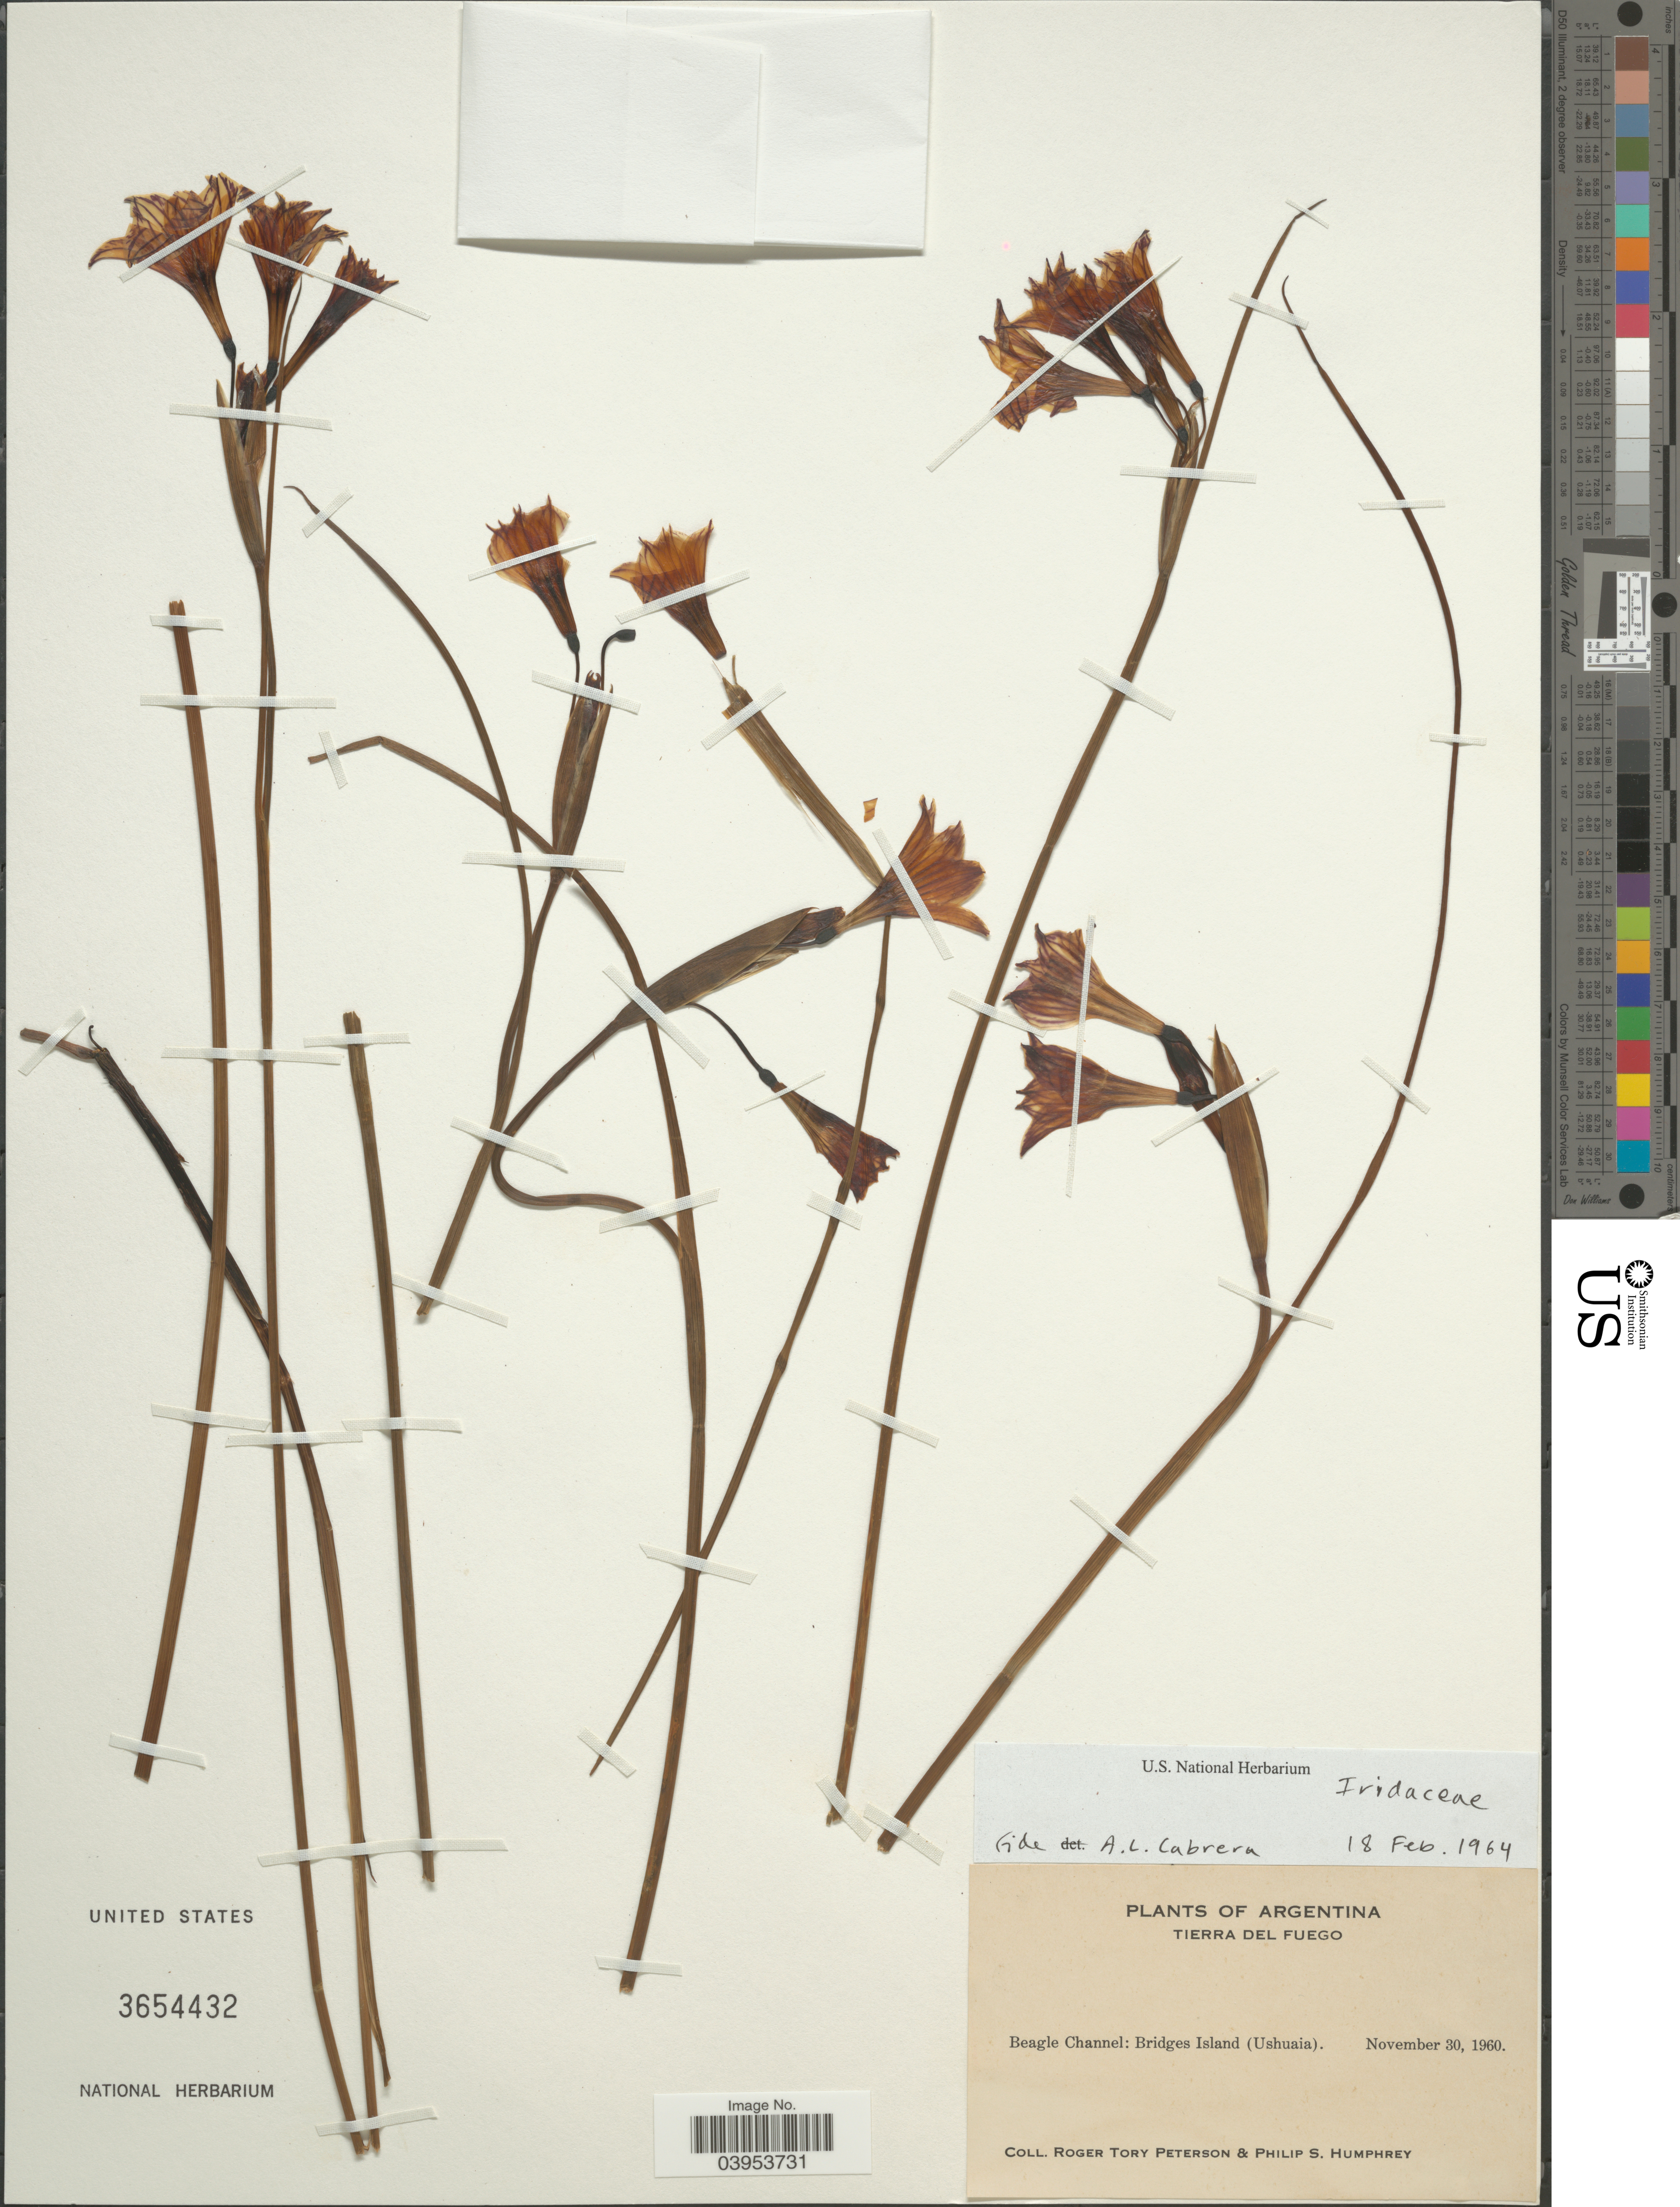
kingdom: Plantae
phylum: Tracheophyta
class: Liliopsida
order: Asparagales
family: Iridaceae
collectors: R. Peterson & P. Humphrey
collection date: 1960-11-30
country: Argentina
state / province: Tierra del Fuego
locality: Beagle Channel: Bridges Island (Ushuaia).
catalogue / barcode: US 3654432